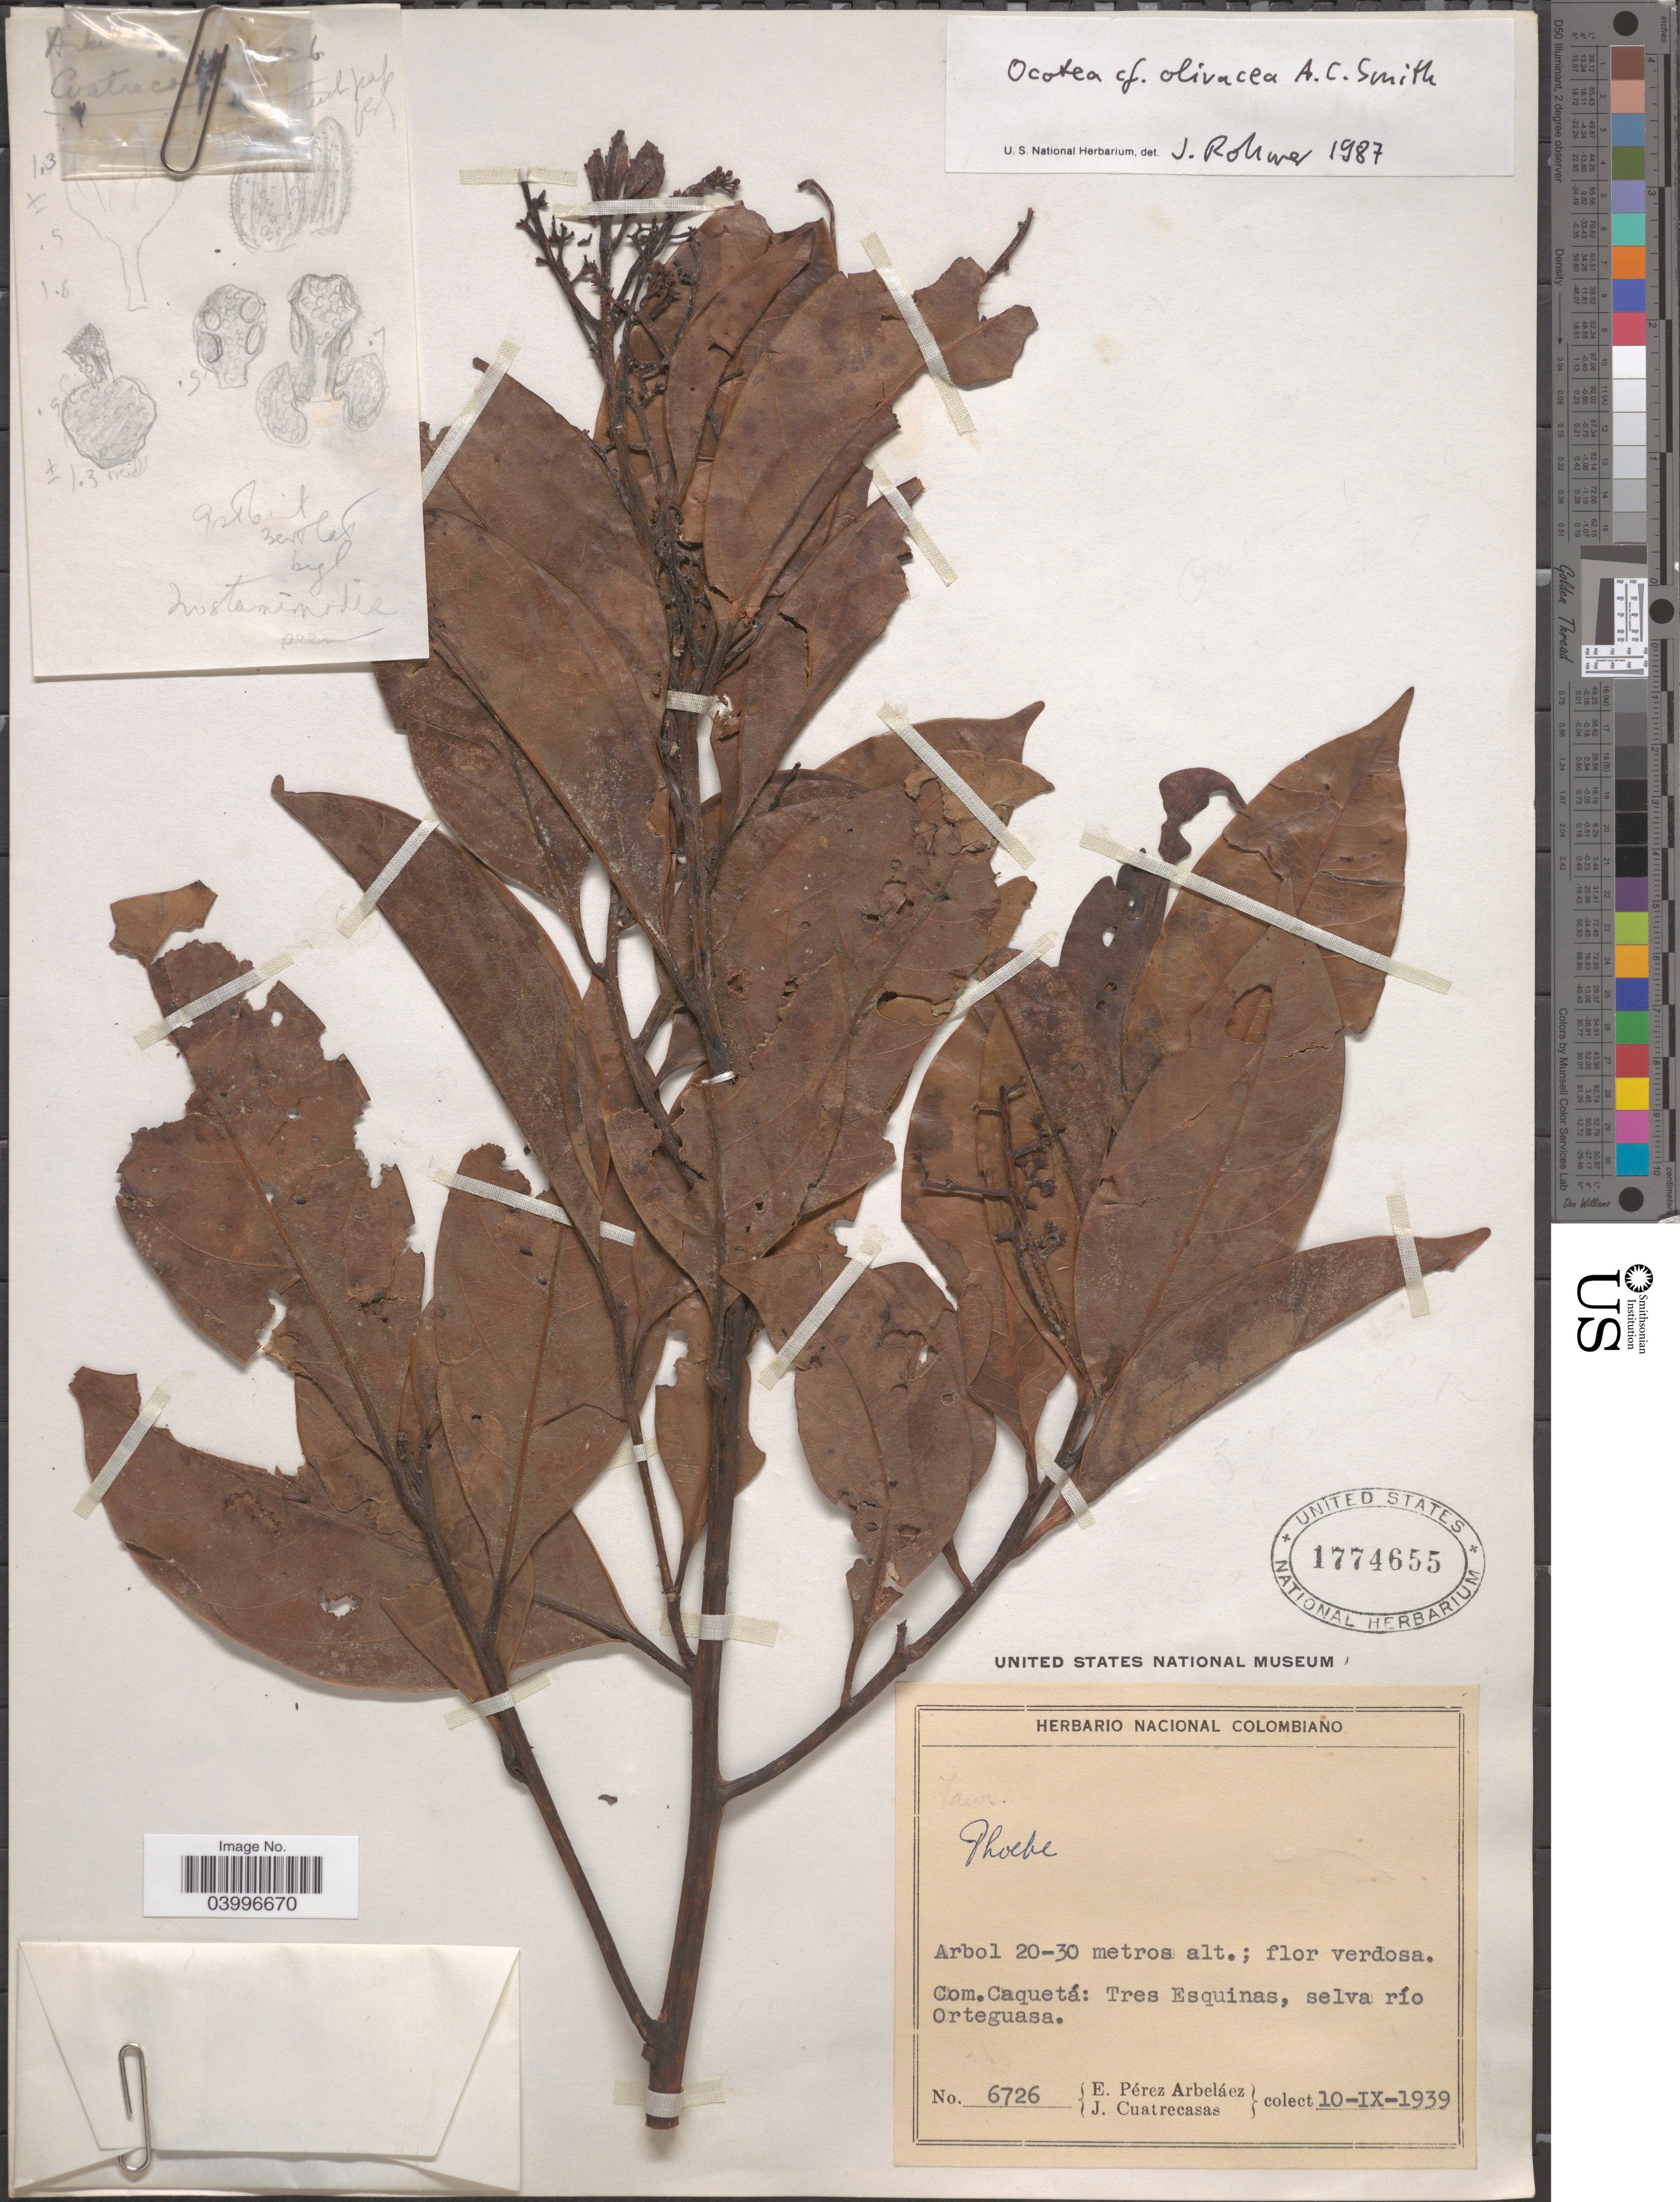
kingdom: Plantae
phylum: Tracheophyta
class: Magnoliopsida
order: Laurales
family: Lauraceae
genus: Ocotea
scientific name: Ocotea olivacea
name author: A.C. Sm.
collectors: E. Pérez Arbeláez & J. Cuatrecasas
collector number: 6726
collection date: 1939-09-10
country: Colombia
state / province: Caquetá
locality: Com.Caquetá: Tres Esquinas, selva río Orteguasa.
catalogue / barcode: US 1774655